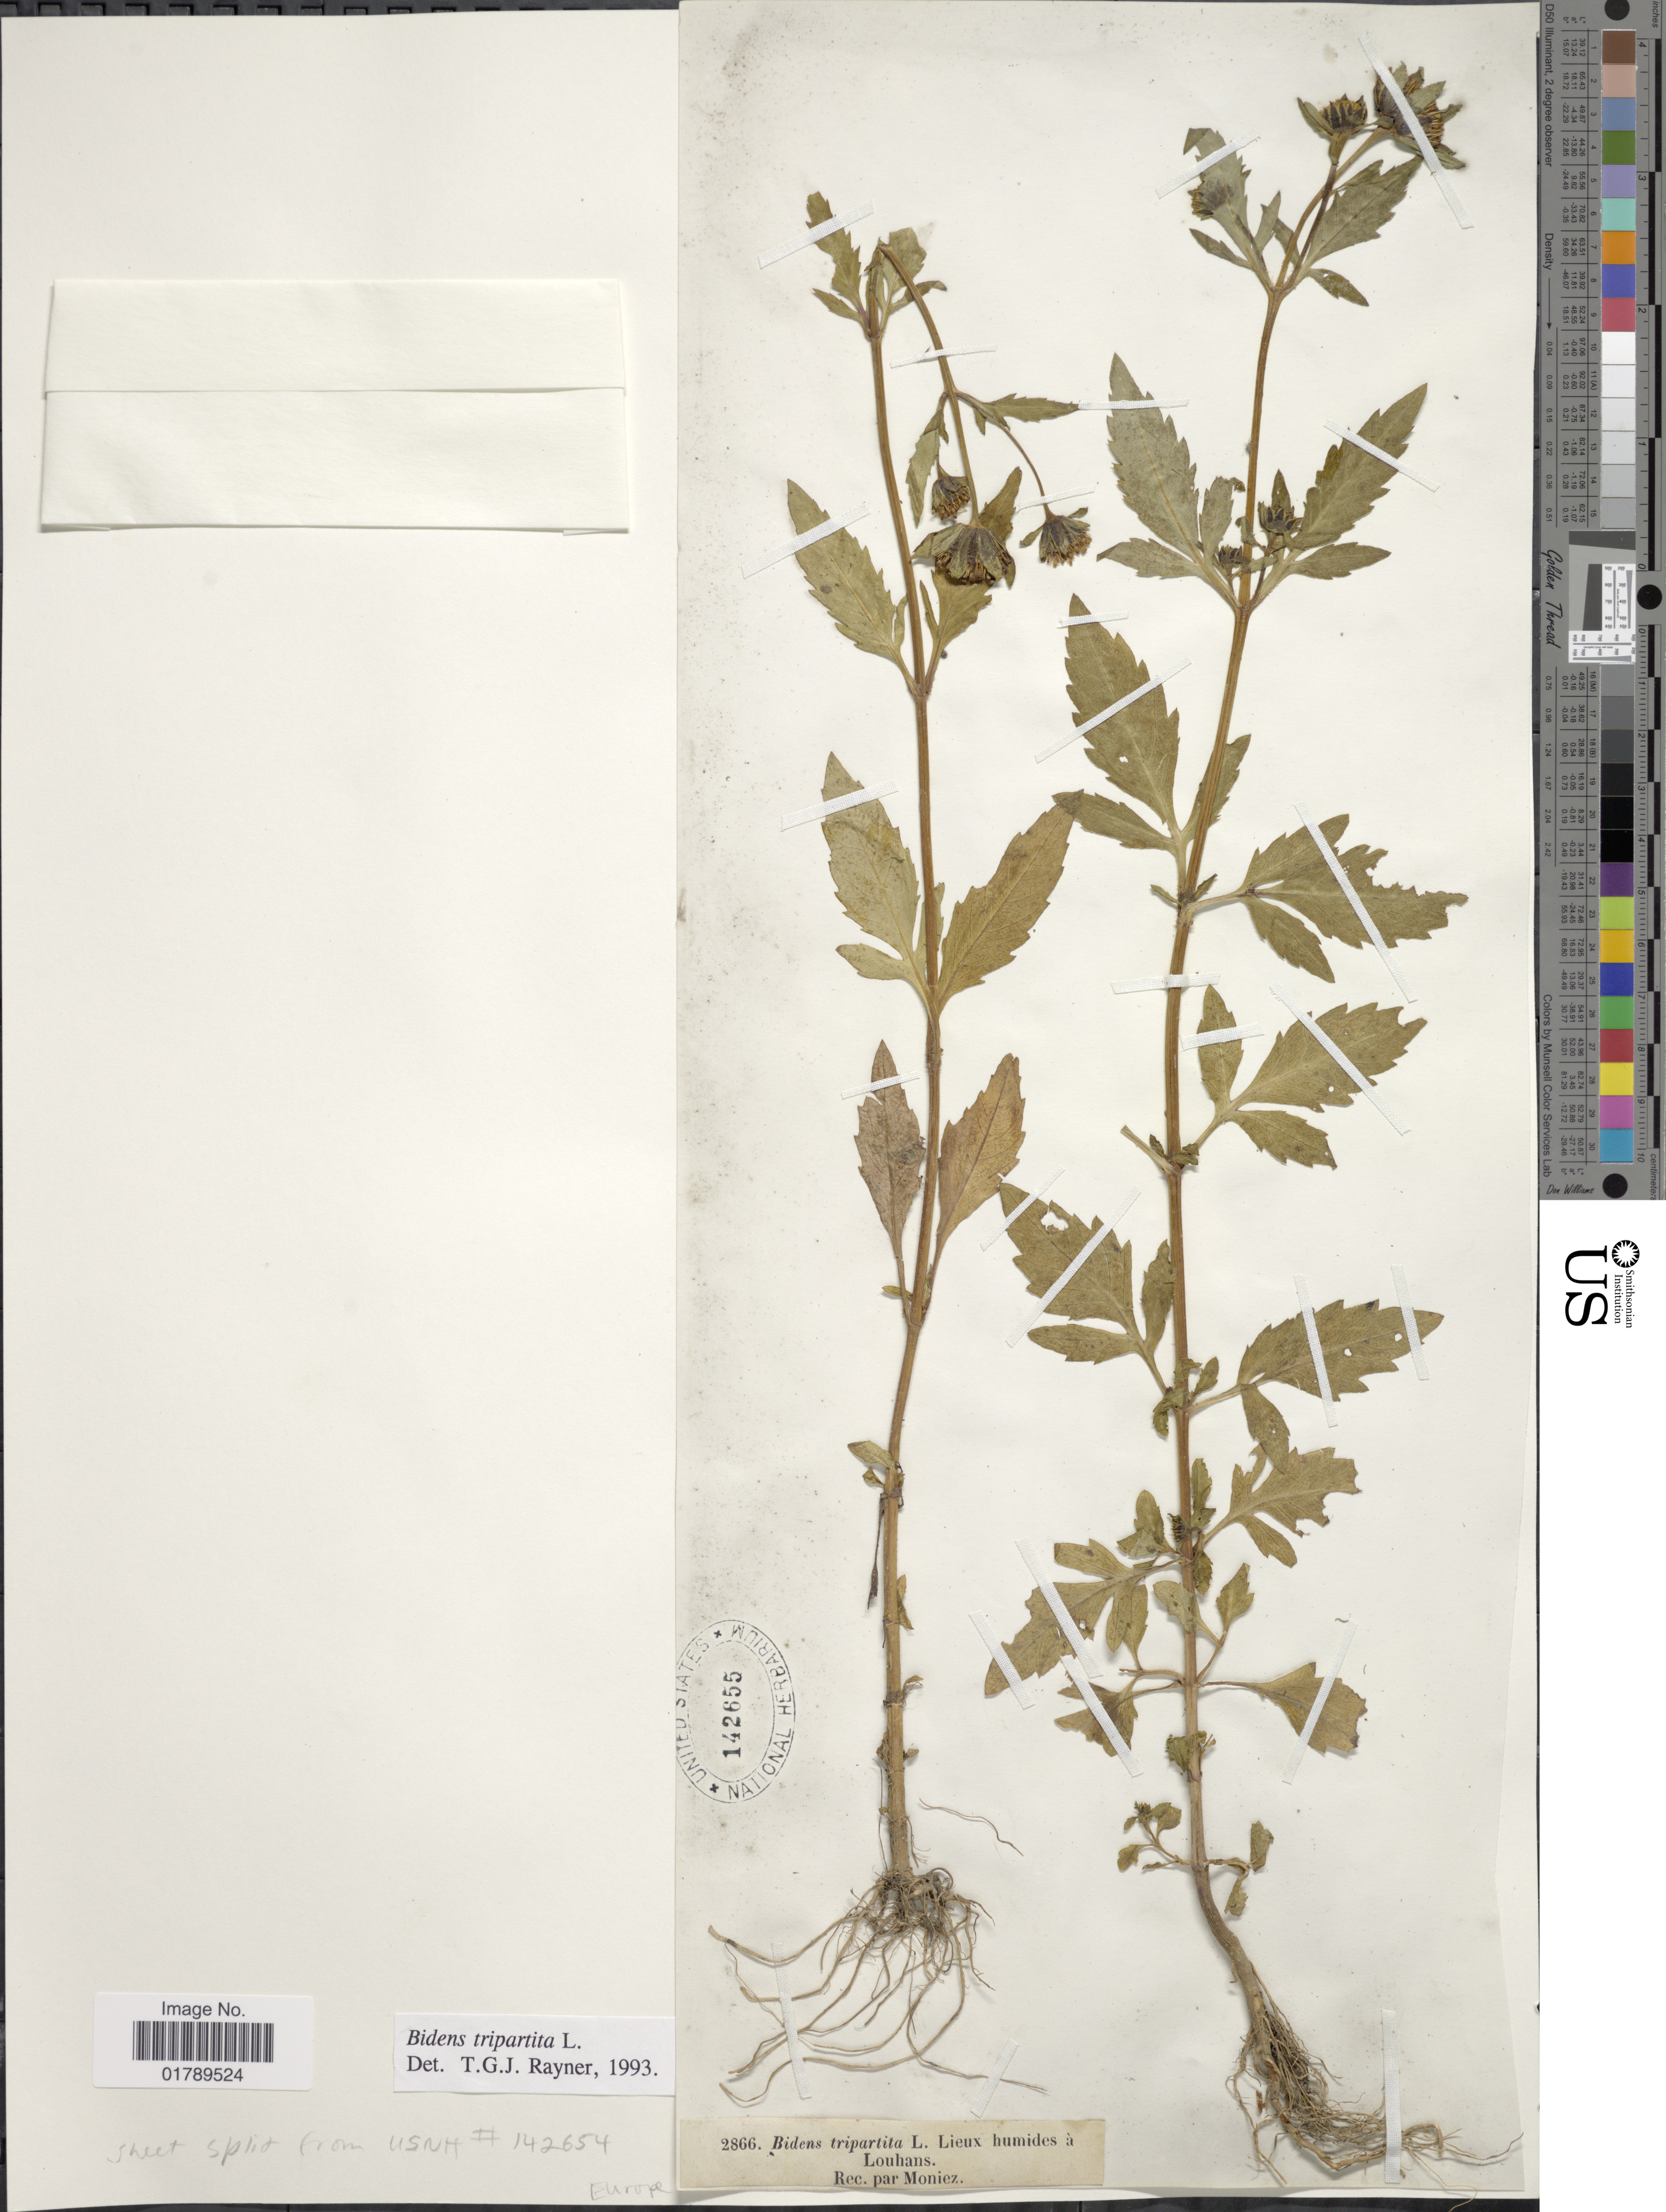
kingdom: Plantae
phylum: Tracheophyta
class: Magnoliopsida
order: Asterales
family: Asteraceae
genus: Bidens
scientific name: Bidens tripartita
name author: L.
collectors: Moniez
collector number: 2866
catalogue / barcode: US 142655